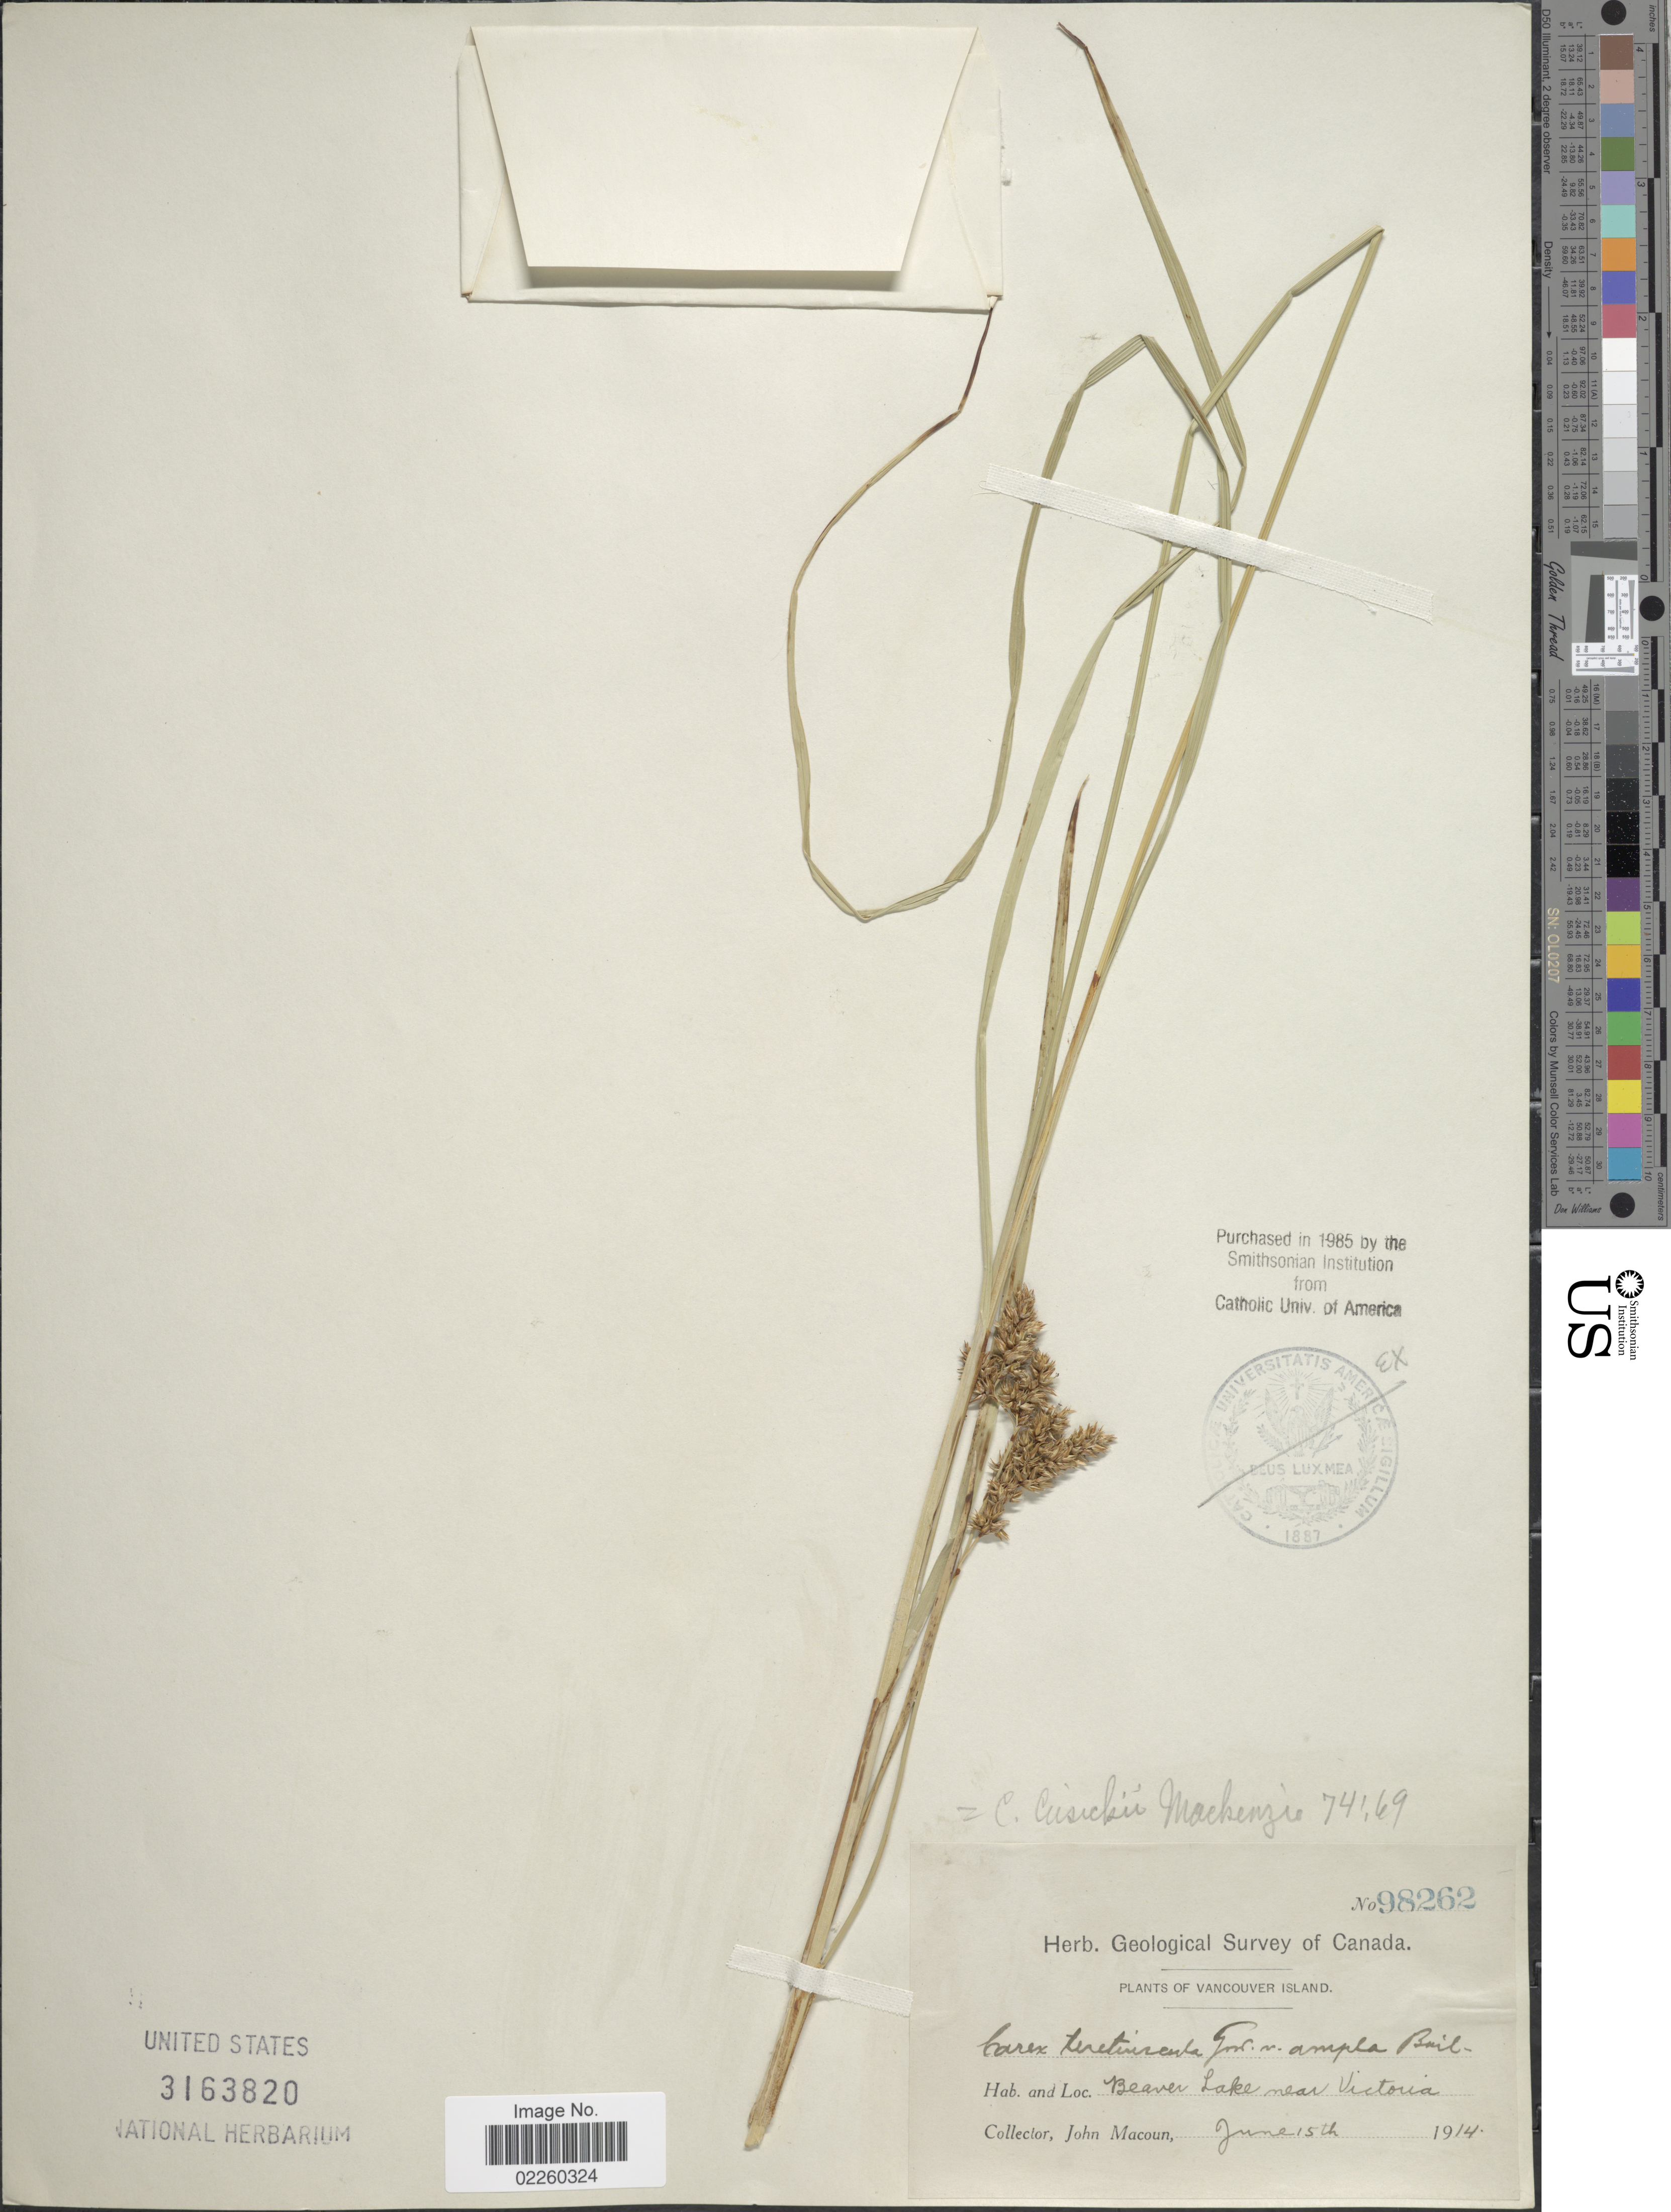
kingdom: Plantae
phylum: Tracheophyta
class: Liliopsida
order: Poales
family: Cyperaceae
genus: Carex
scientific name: Carex cusickii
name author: Mack.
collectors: J. M. Macoun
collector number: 98262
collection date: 1914-06-15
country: Canada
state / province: British Columbia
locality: Vancouver Island, Beaver Lake near Victoria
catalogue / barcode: US 3163820